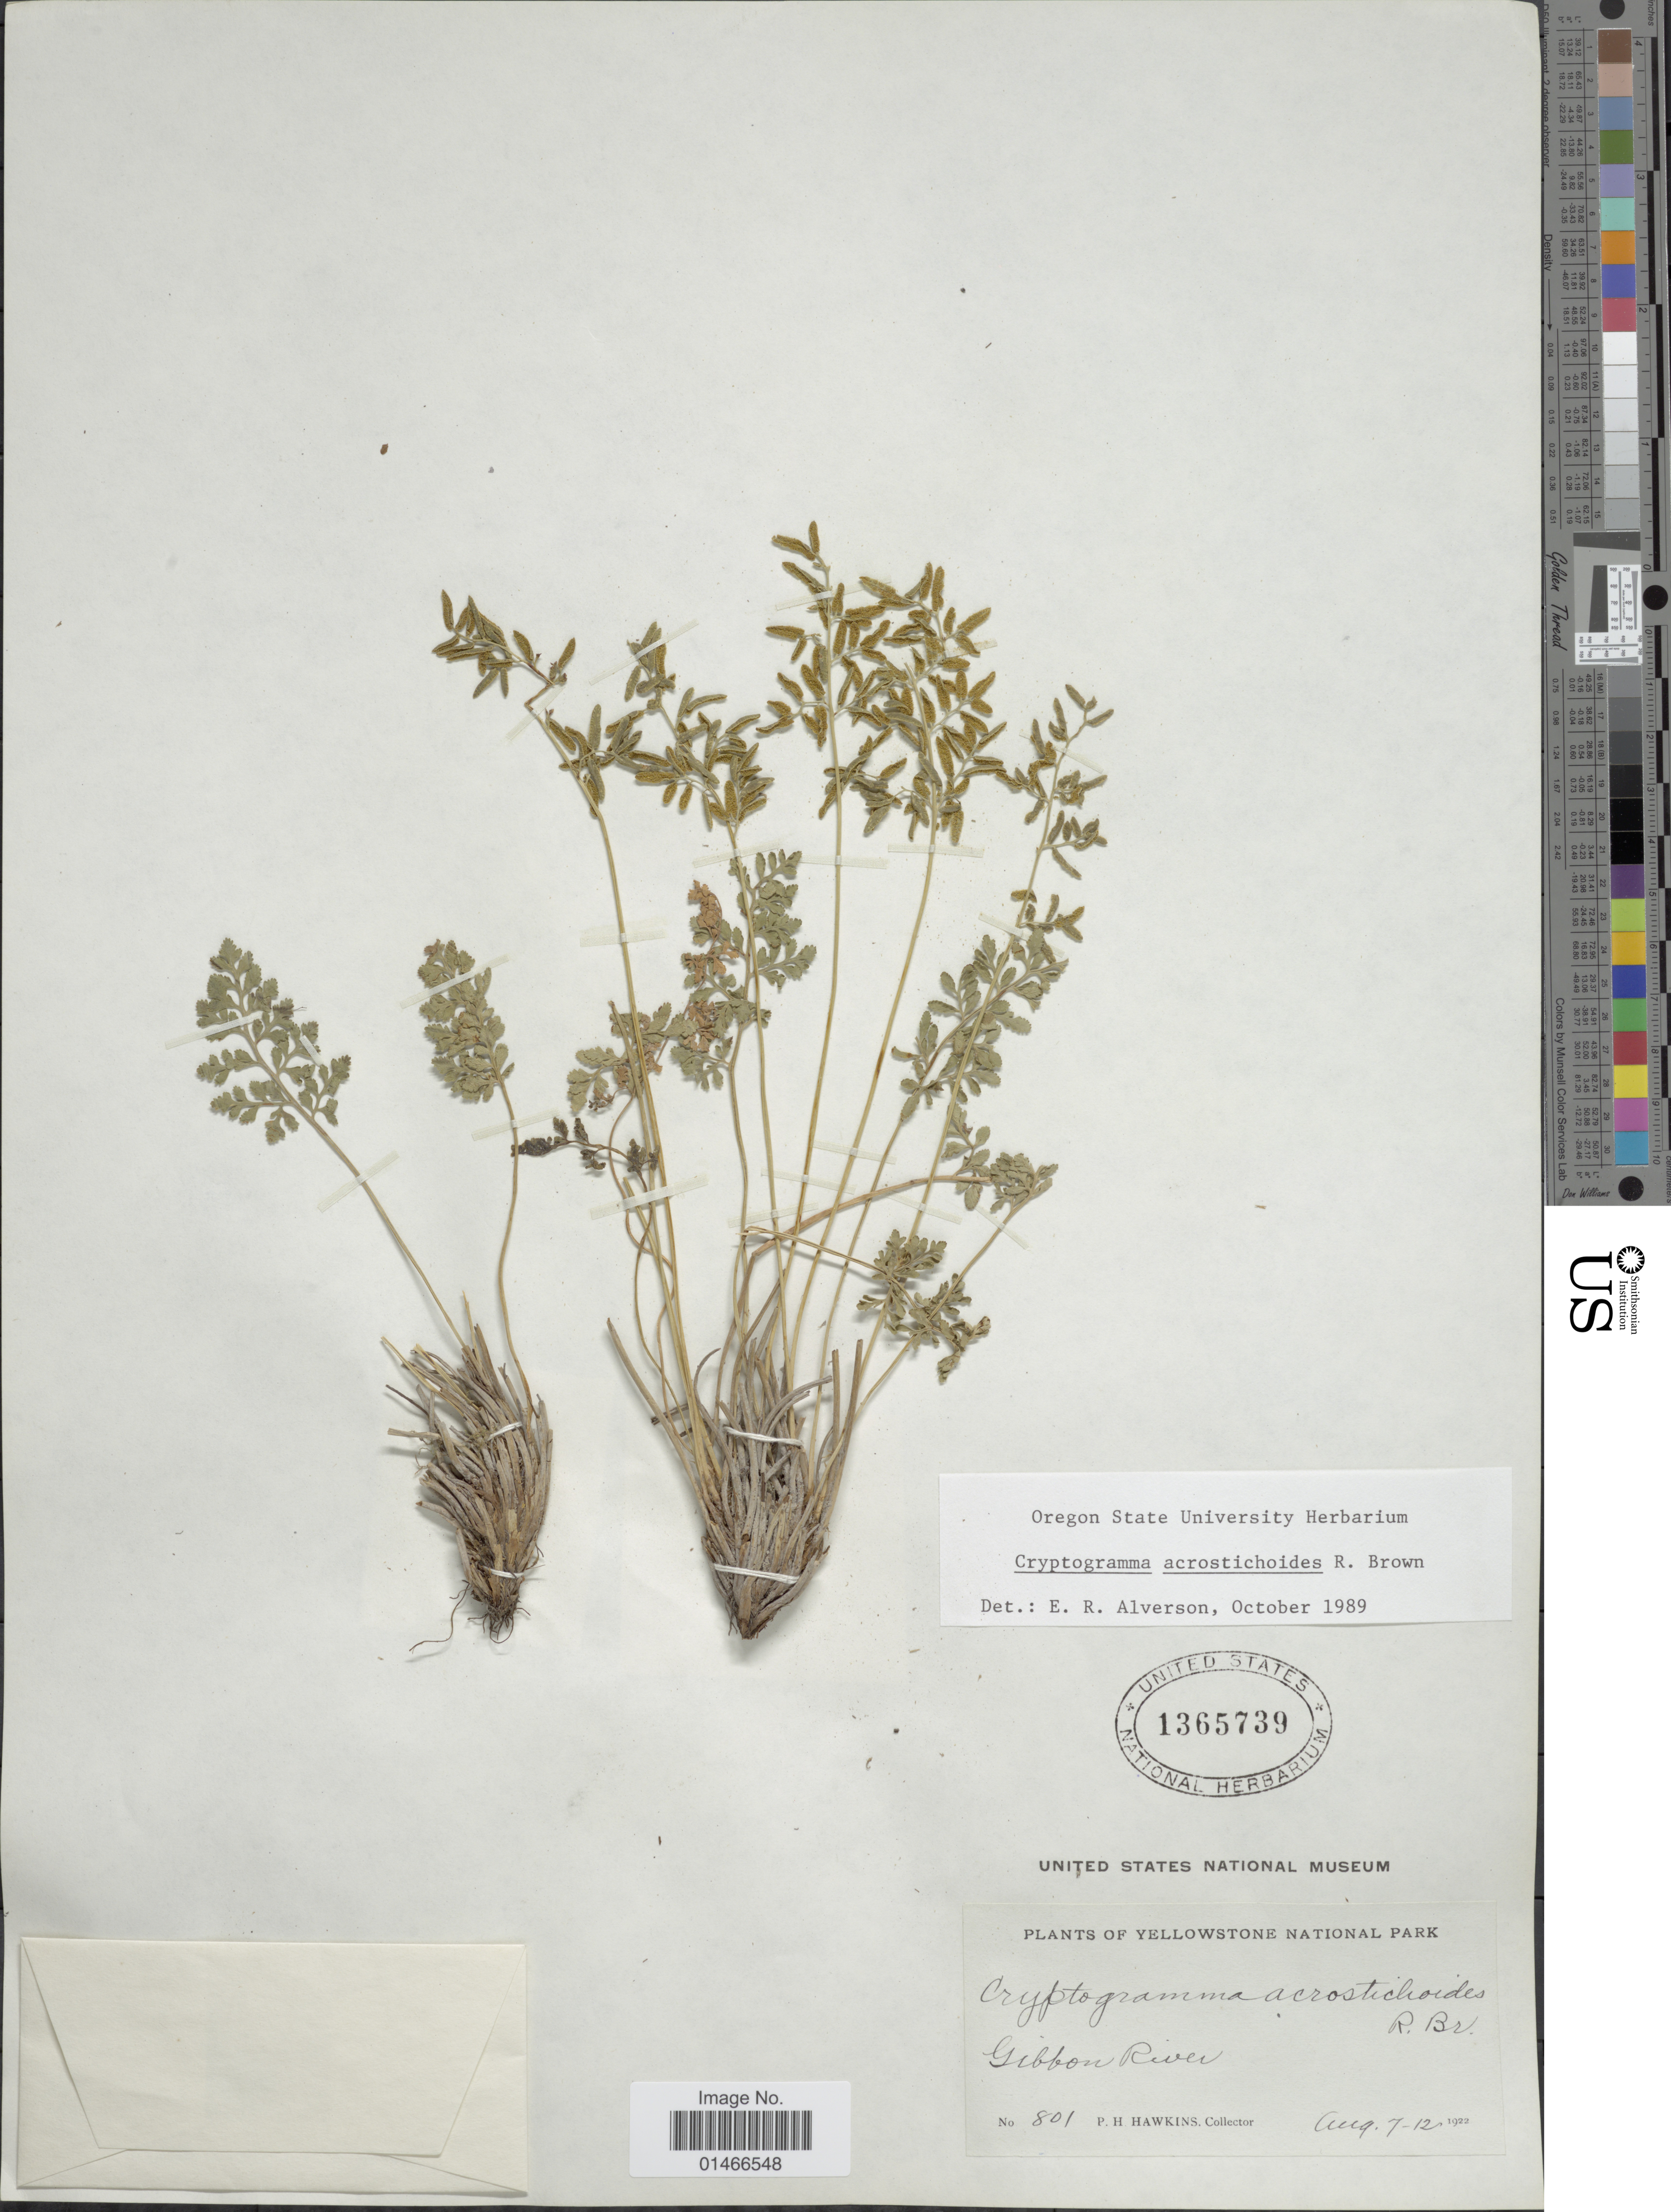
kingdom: Plantae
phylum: Tracheophyta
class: Polypodiopsida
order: Polypodiales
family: Pteridaceae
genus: Cryptogramma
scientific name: Cryptogramma acrostichoides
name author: R. Br.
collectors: P. Hawkins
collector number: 801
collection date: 1822-08-07/1922-08-12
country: United States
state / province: Wyoming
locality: Yellowstone National Park. Gibbon River.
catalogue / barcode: US 1365739